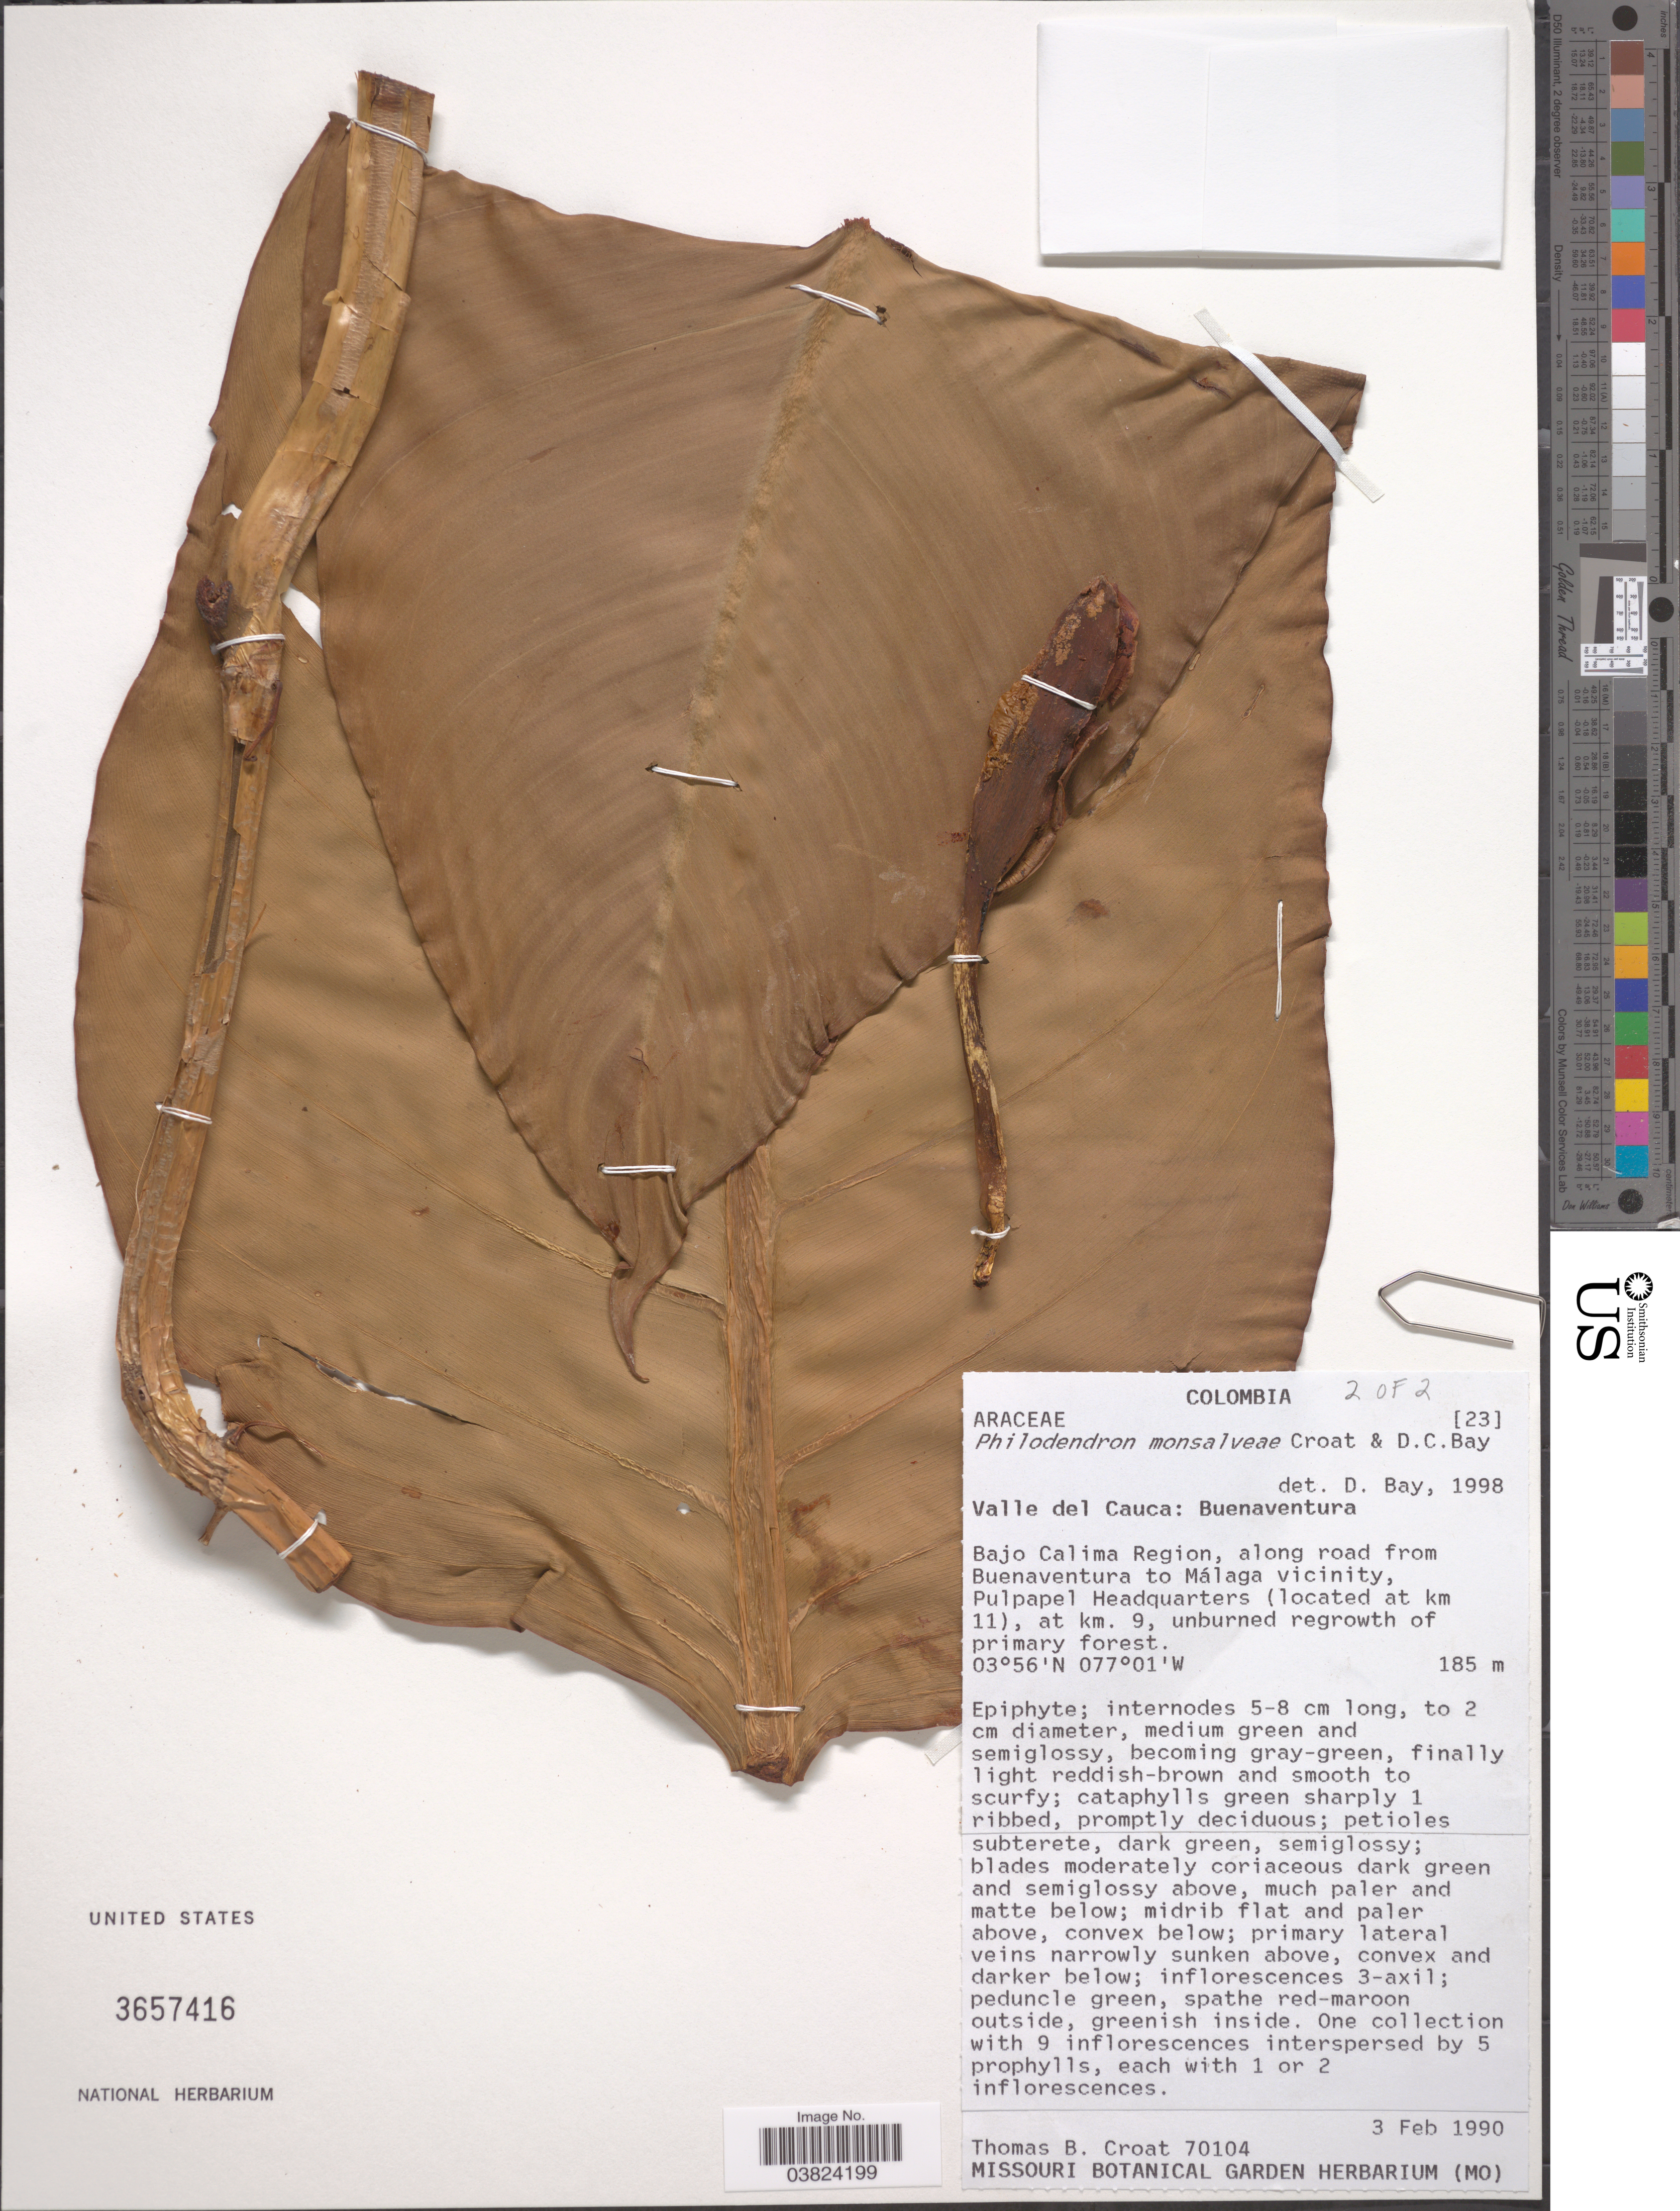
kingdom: Plantae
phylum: Tracheophyta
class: Liliopsida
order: Alismatales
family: Araceae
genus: Philodendron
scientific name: Philodendron monsalveae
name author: Croat & D.C. Bay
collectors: T. B. Croat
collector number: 70104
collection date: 1990-02-03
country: Colombia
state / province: Valle del Cauca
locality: Buenaventura. Bajo Calima Region, along road from Buenaventura to Málaga vicinity, Pulpapel Headquarters (located at km 11), at km. 9, unburned regrowth of pirmary forest.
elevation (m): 185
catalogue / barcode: US 3657416